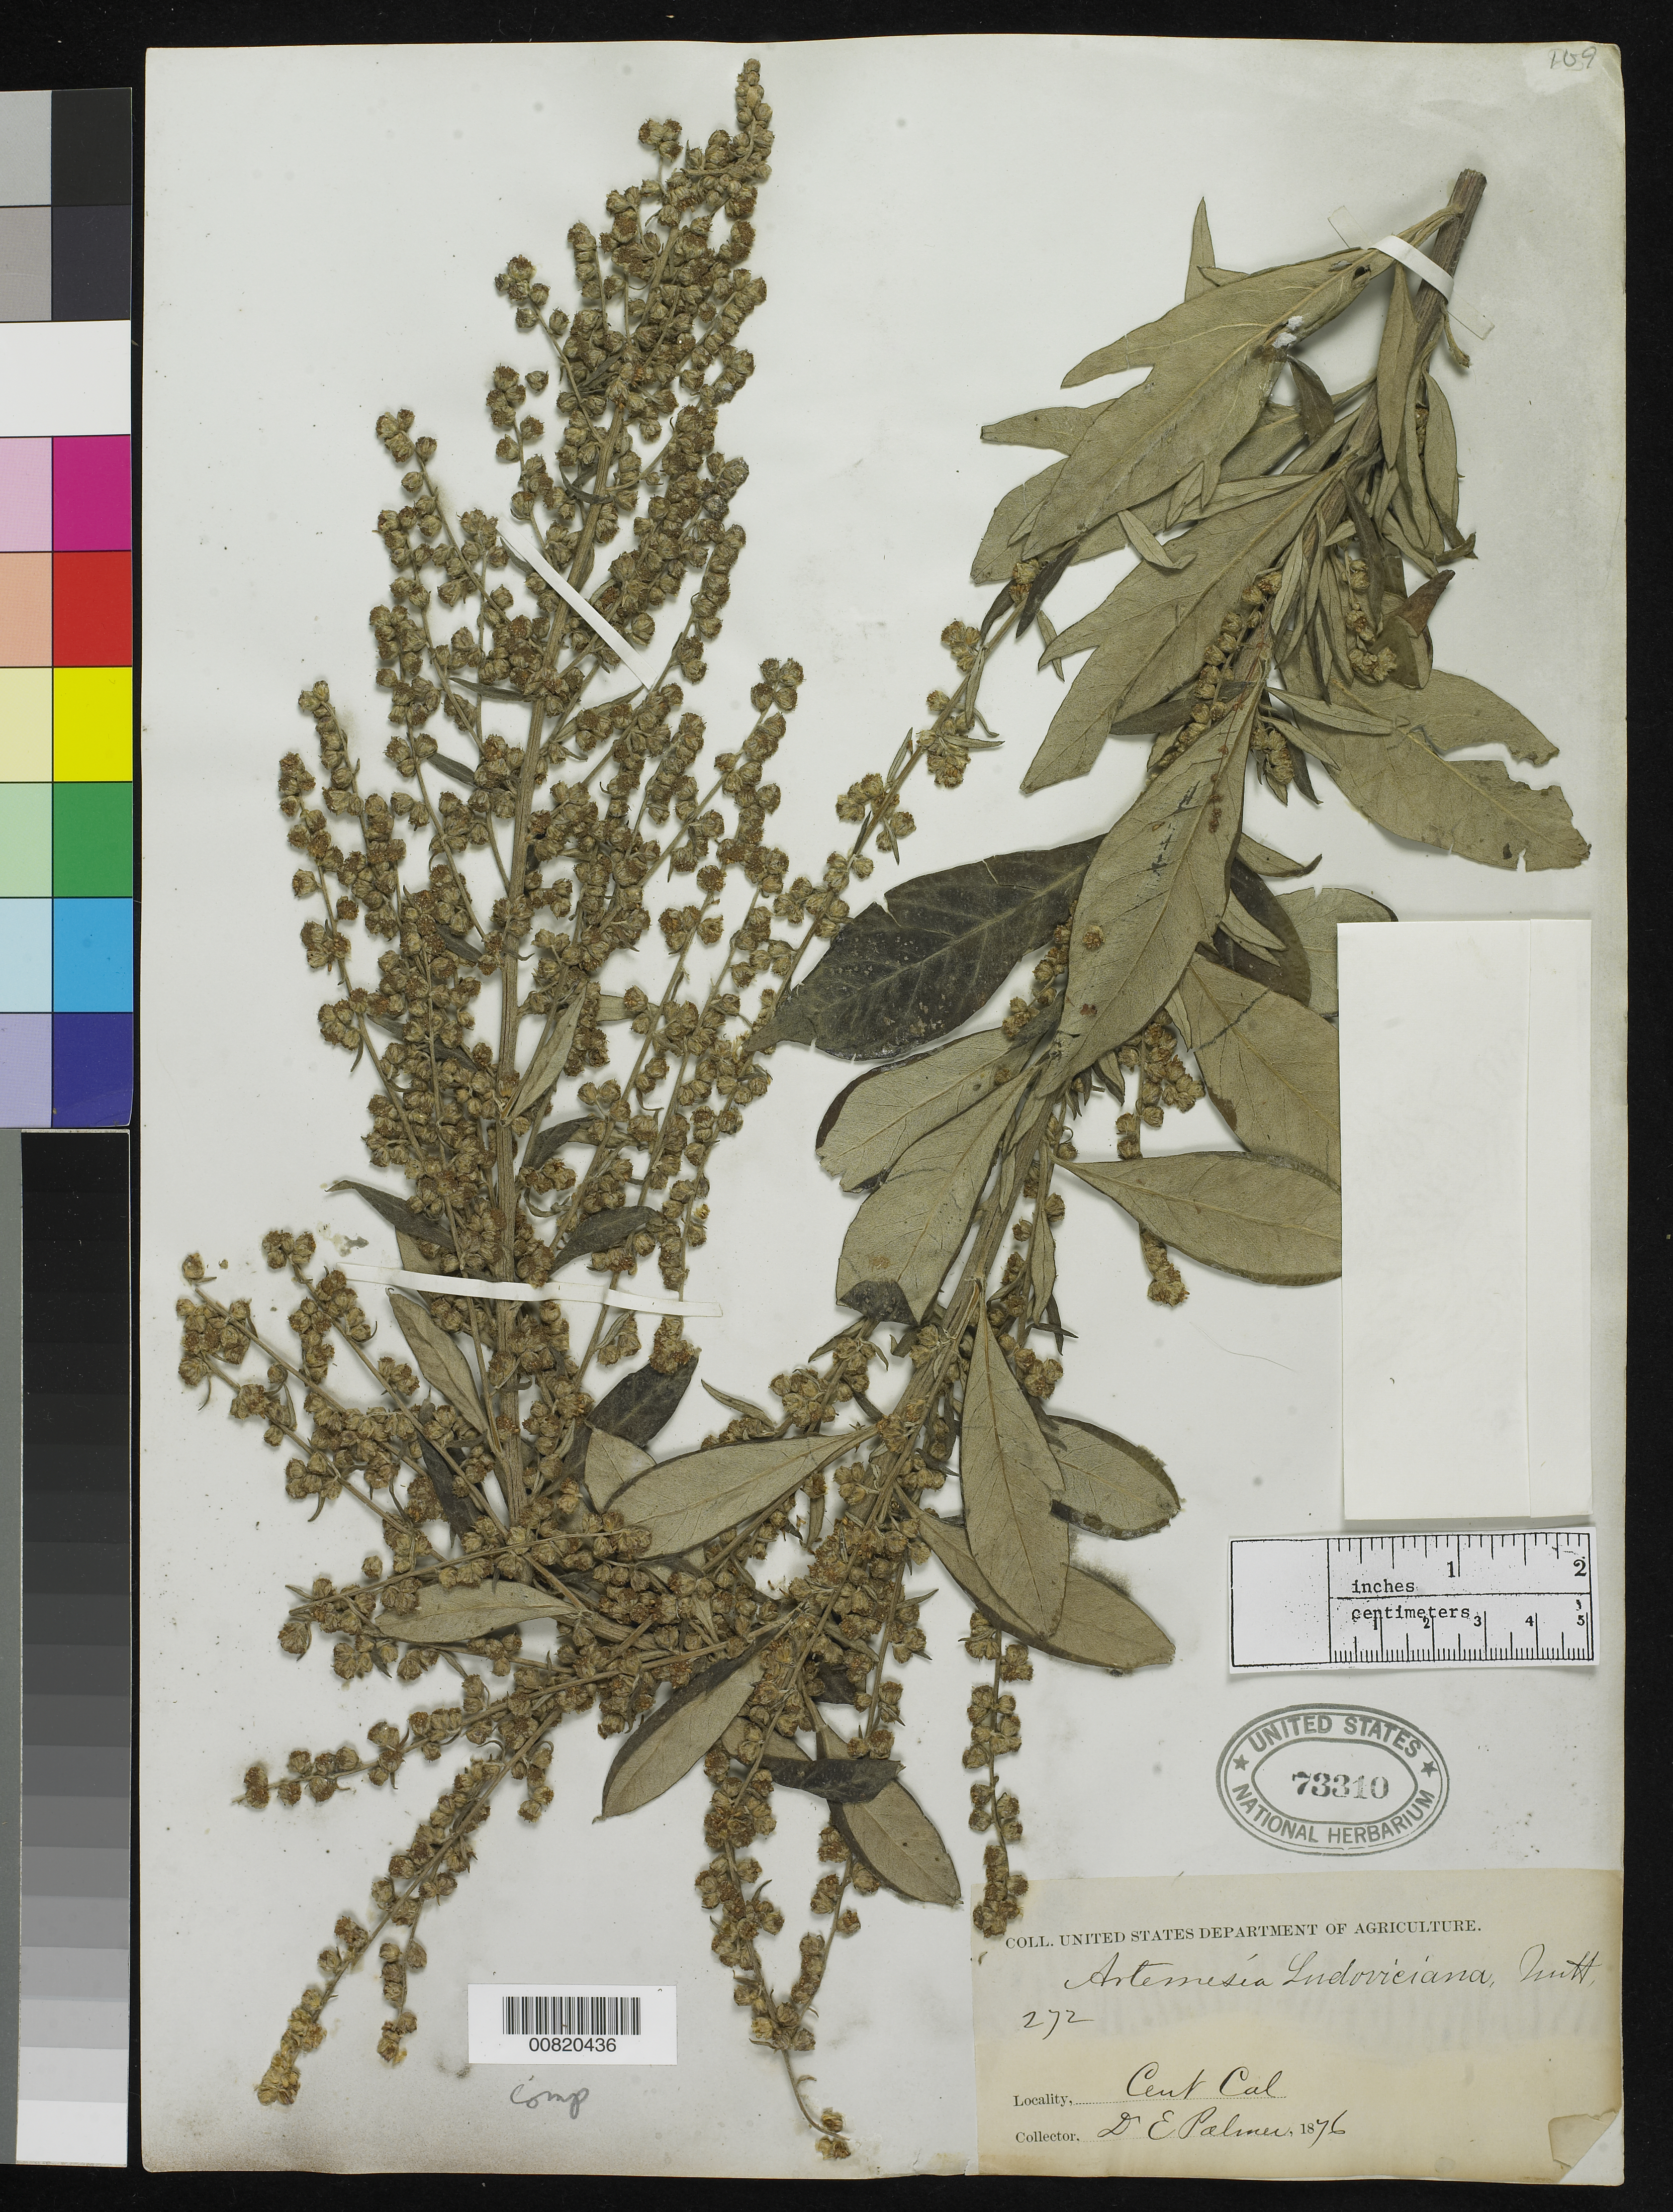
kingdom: Plantae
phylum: Tracheophyta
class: Magnoliopsida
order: Asterales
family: Asteraceae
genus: Artemisia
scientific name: Artemisia ludoviciana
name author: Nutt.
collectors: E. Palmer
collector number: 272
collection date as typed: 1876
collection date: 1876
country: United States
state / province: California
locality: Central California.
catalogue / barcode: US 73310